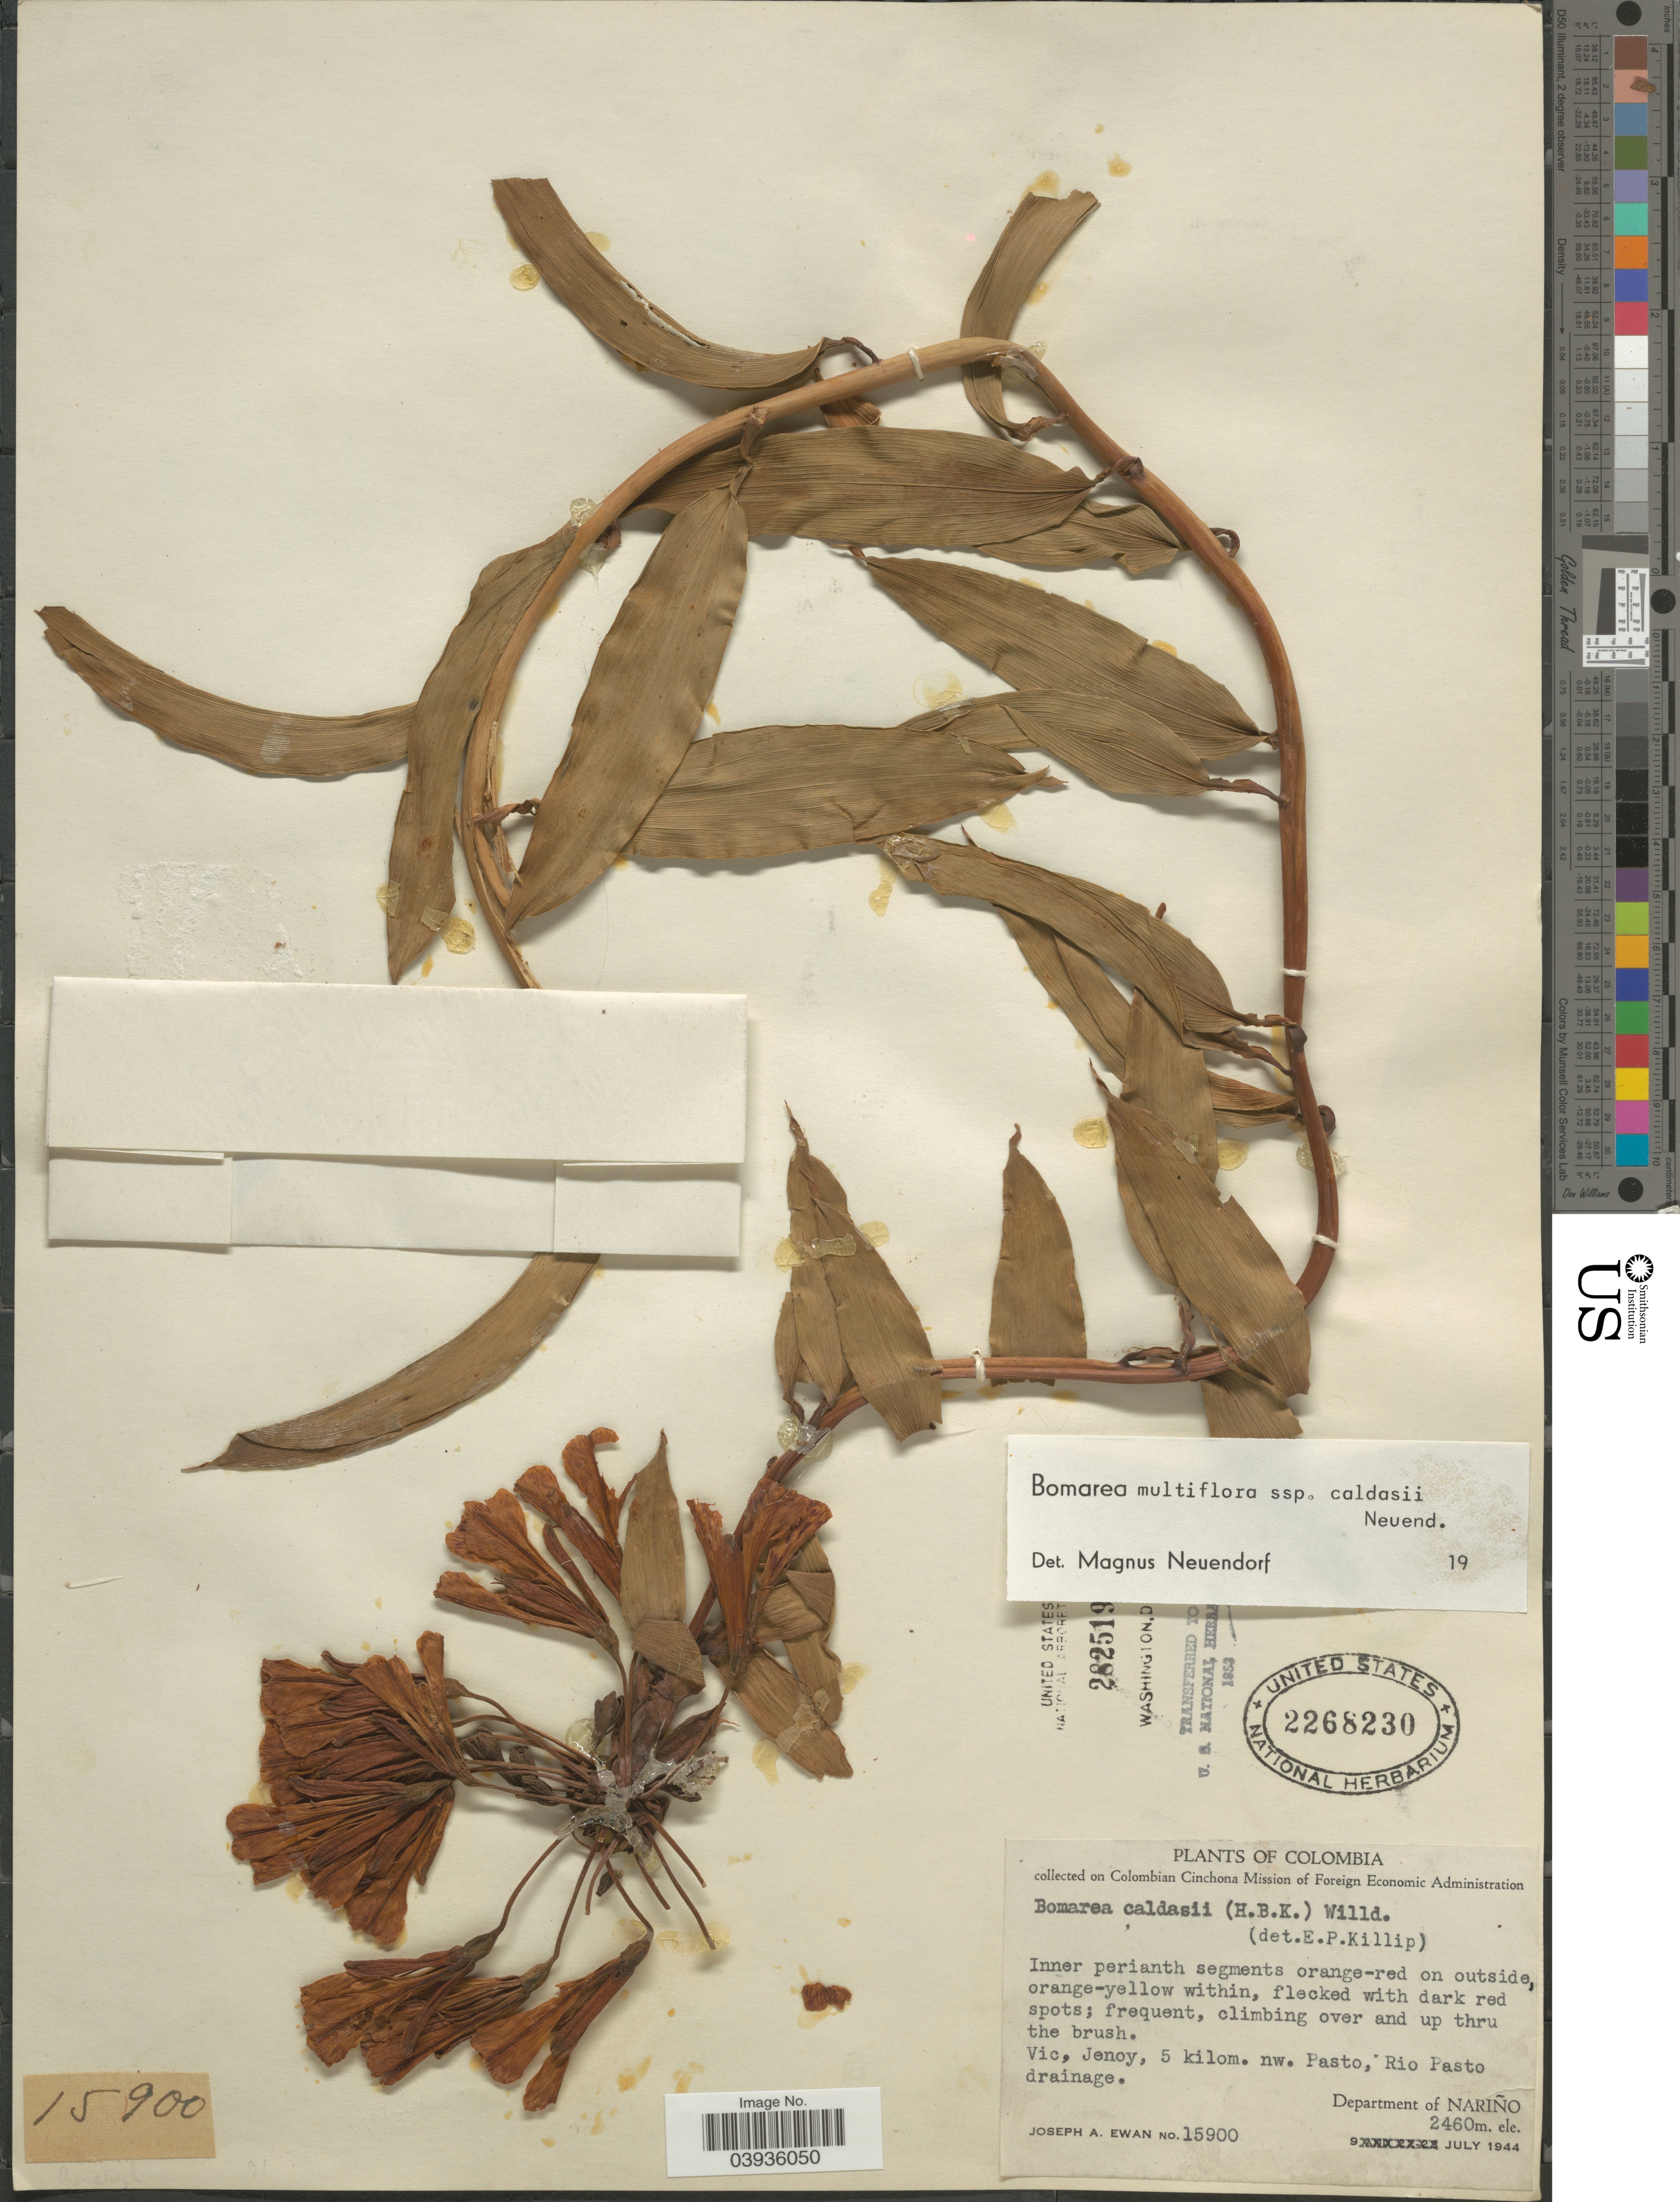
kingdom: Plantae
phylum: Tracheophyta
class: Liliopsida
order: Liliales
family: Alstroemeriaceae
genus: Bomarea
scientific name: Bomarea multiflora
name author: (L. f.) Mirb.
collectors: J. A. Ewan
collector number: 15900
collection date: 1944-07-09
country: Colombia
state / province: Nariño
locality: Vic, Jenoy, 5 kilom. nw. Pasto, Rio Pasto drainage. Department of Nariño.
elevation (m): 2460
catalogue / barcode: US 2268230